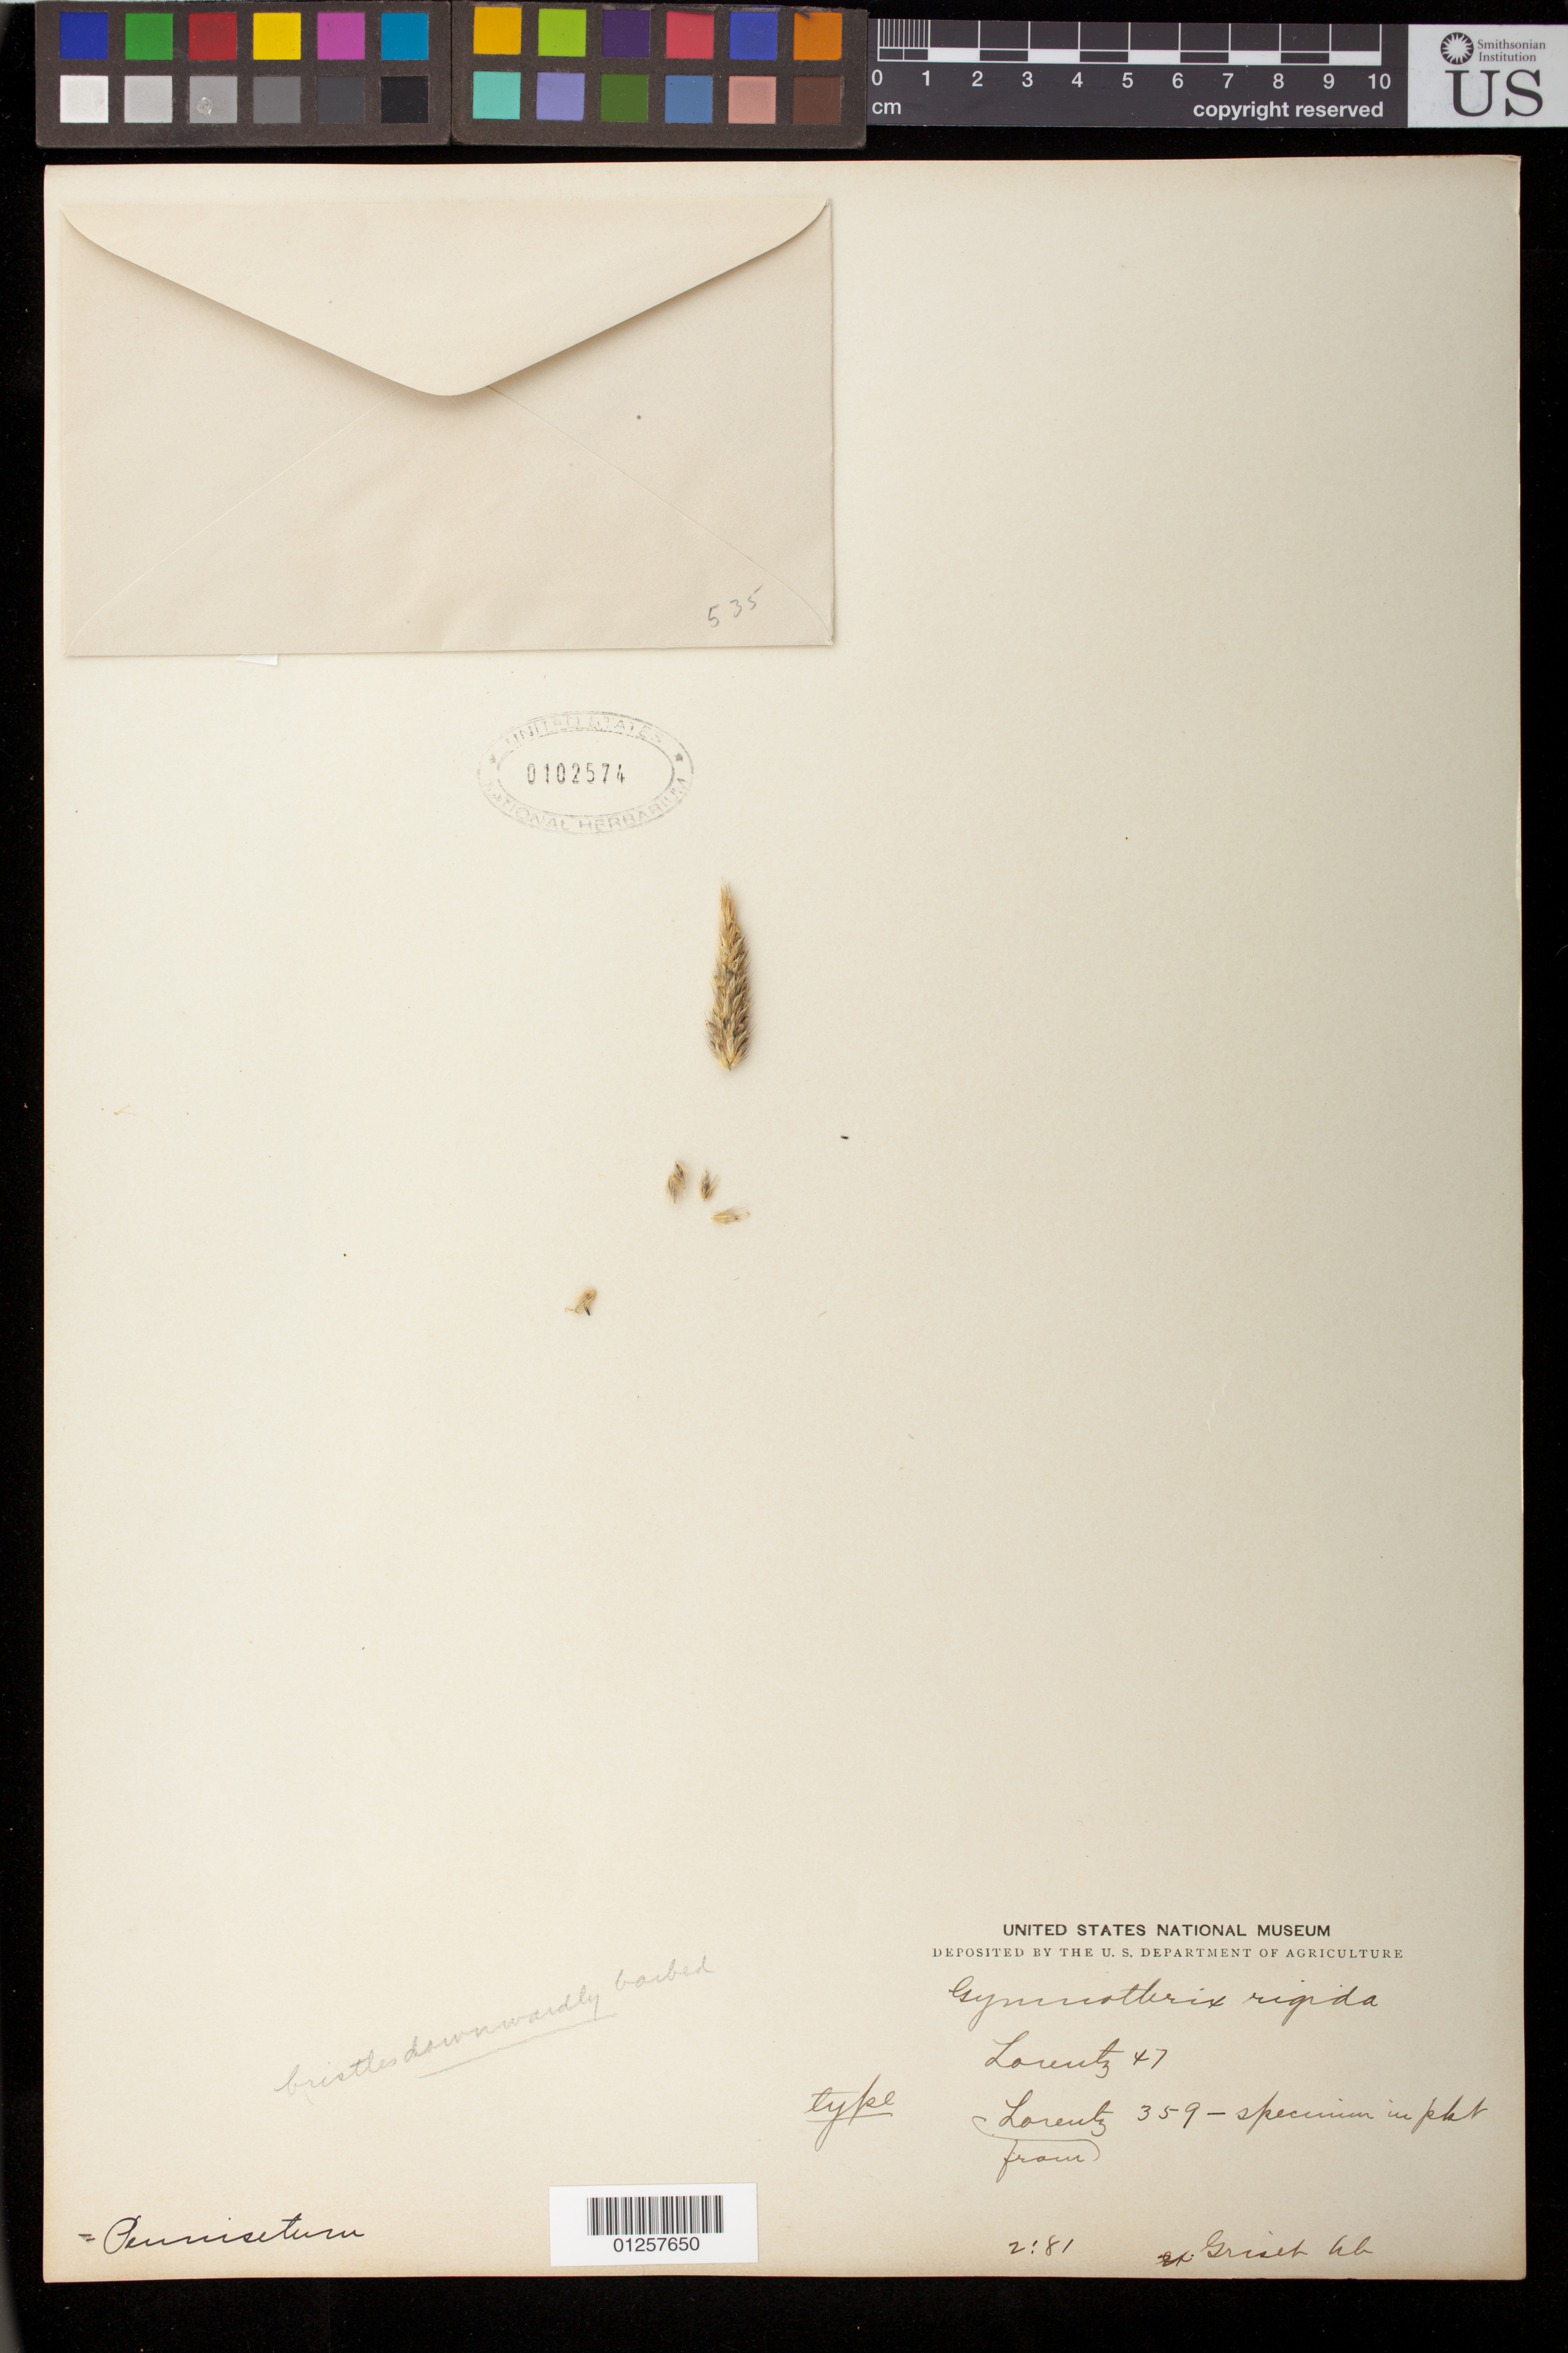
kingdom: Plantae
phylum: Tracheophyta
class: Liliopsida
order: Poales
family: Poaceae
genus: Gymnotrix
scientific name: Gymnotrix rigida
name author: Griseb.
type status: Type Fragment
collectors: -. Lorentz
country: Argentina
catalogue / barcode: US 102574